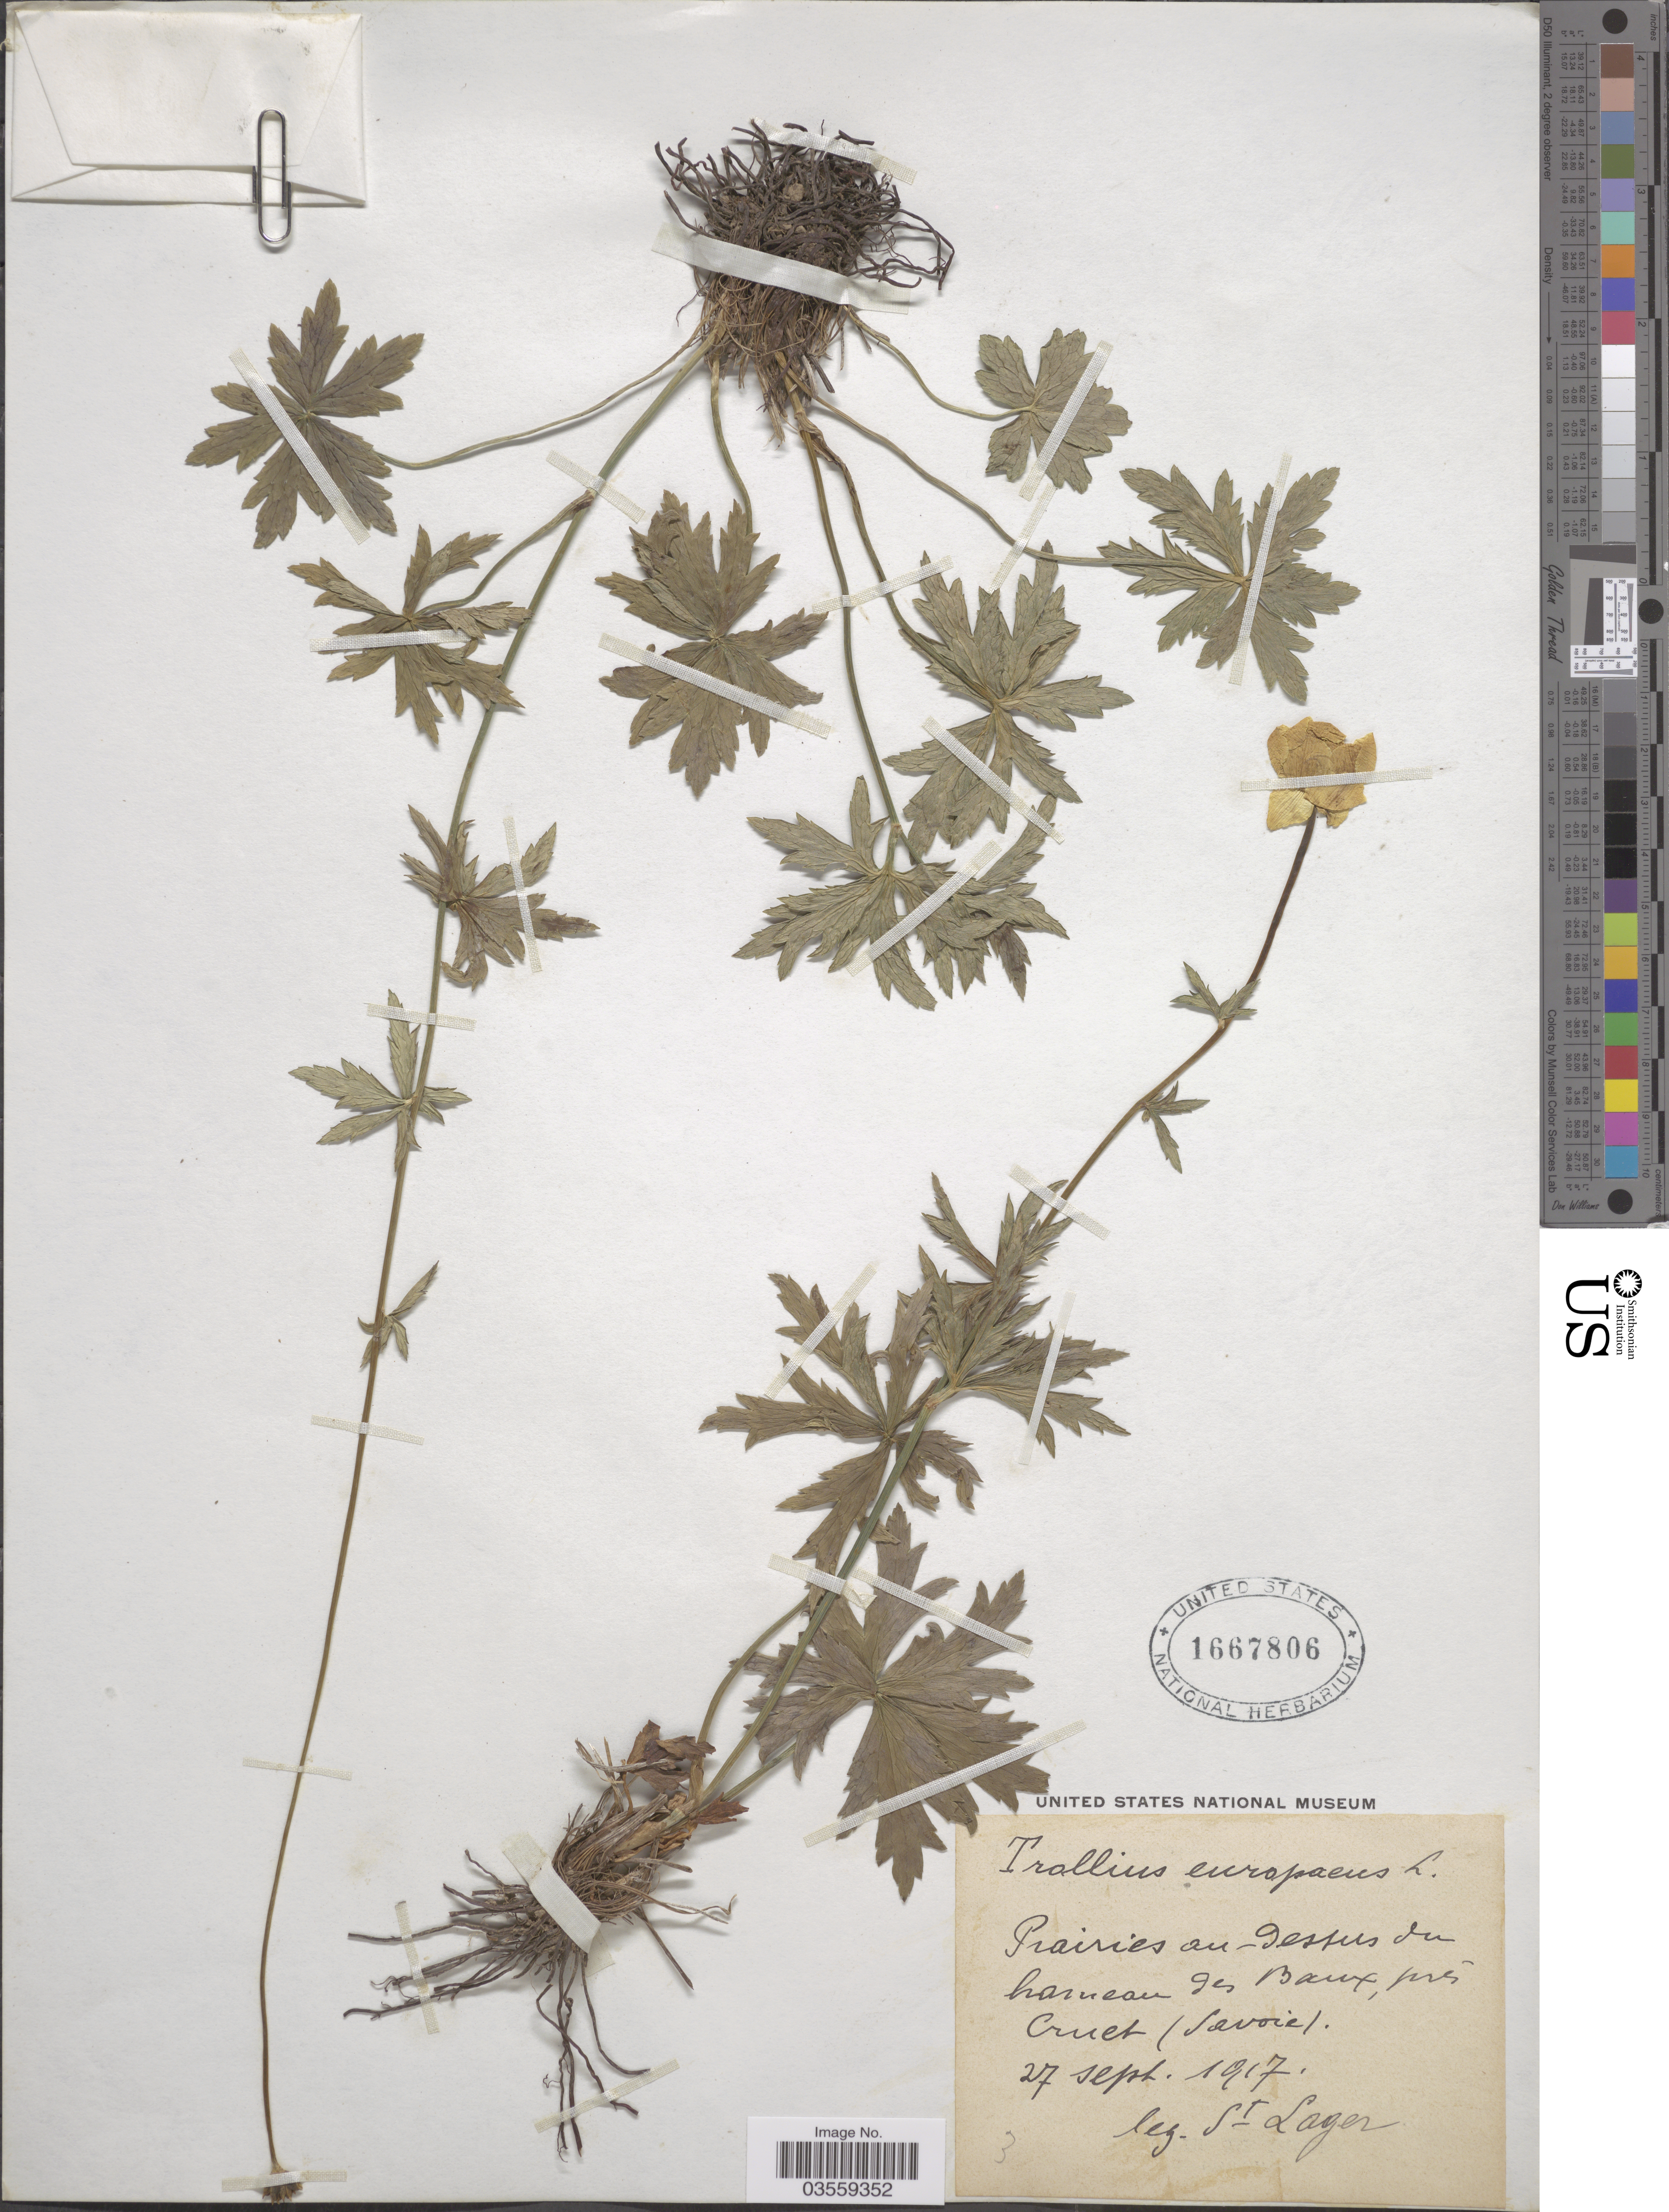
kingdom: Plantae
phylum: Tracheophyta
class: Magnoliopsida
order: Ranunculales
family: Ranunculaceae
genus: Trollius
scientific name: Trollius europaeus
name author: L.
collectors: -. St. Lager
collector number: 3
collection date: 1917-09-27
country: France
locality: Prairies au-dessus du harneau [interpreted] des Baux, prés Cruet (Savoie).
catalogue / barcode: US 1667806